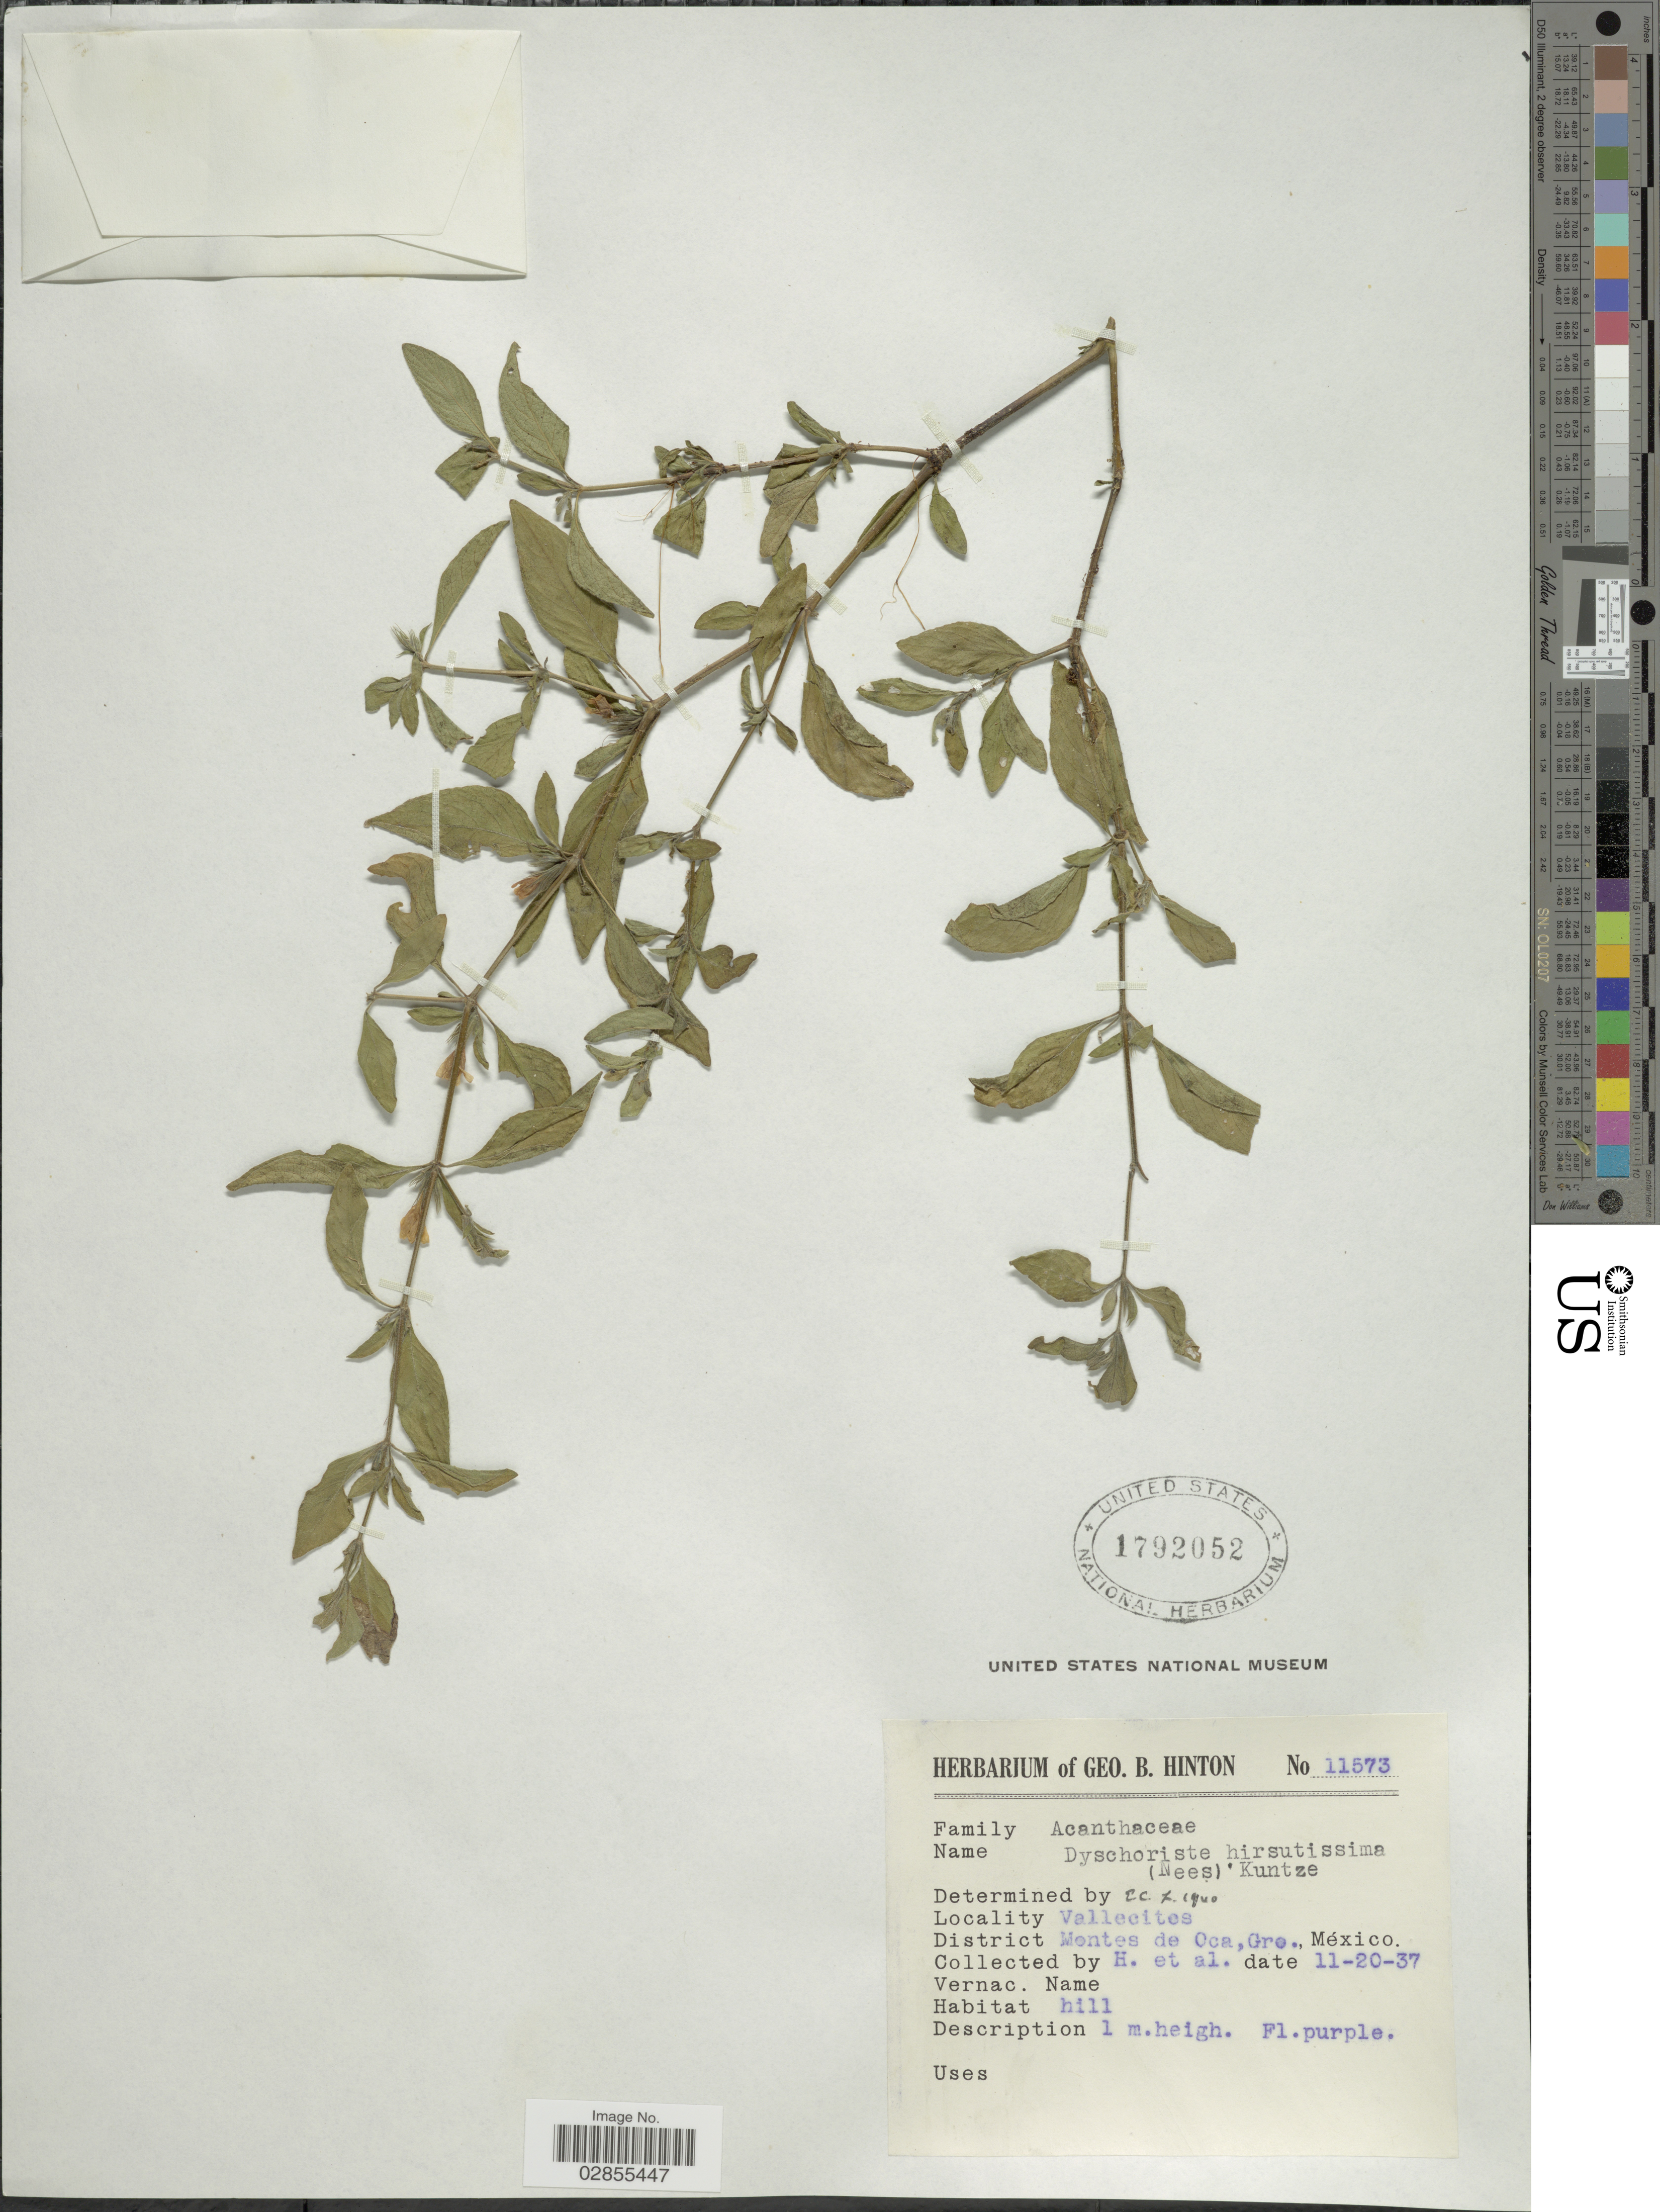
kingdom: Plantae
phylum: Tracheophyta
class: Magnoliopsida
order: Lamiales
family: Acanthaceae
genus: Dyschoriste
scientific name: Dyschoriste hirsutissima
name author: (Nees) Kuntze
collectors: G. B. Hinton & et al.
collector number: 11573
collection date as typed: Transcribed d/m/y: 20/11/37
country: Mexico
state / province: Guerrero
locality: Vallecitos, District Montes de Oca, Gro.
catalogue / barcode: US 1792052